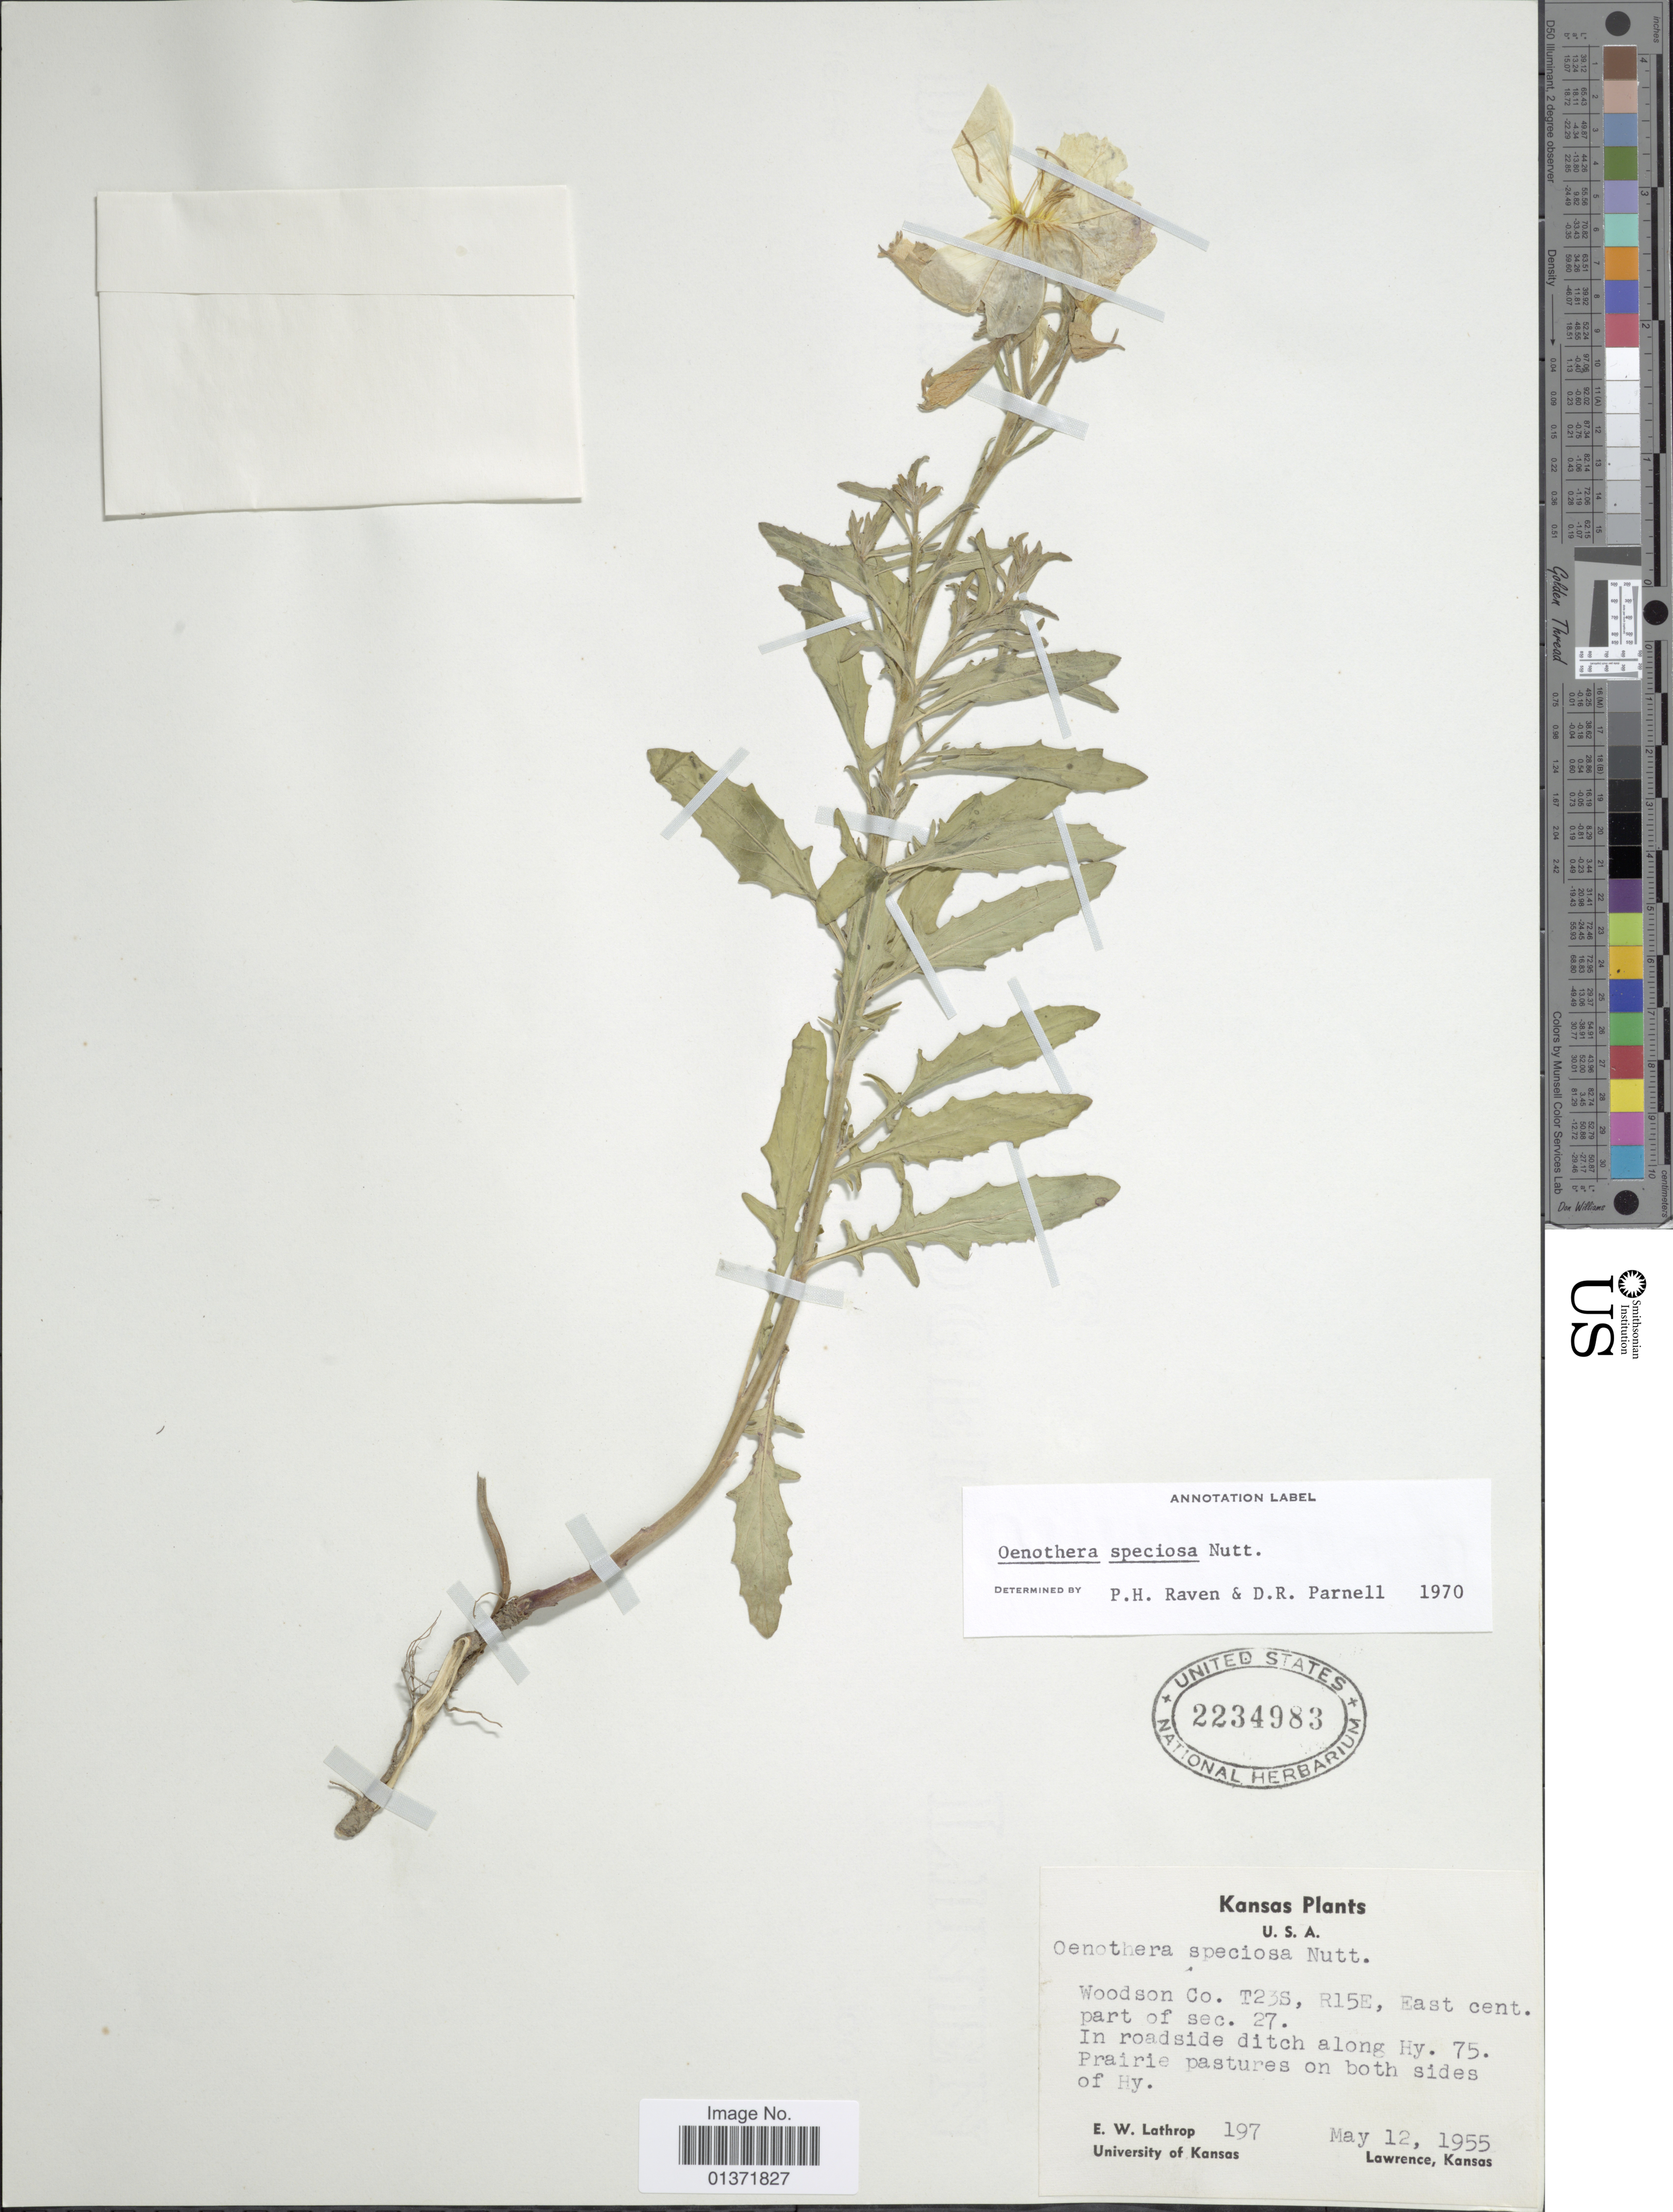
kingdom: Plantae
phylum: Tracheophyta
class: Magnoliopsida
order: Myrtales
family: Onagraceae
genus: Oenothera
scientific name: Oenothera speciosa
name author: Nutt.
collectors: E. W. Lathrop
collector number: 197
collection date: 1955-05-12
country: United States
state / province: Kansas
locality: Woodson Co. T23S, R15E, East cent. part of sec. 27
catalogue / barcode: US 2234983